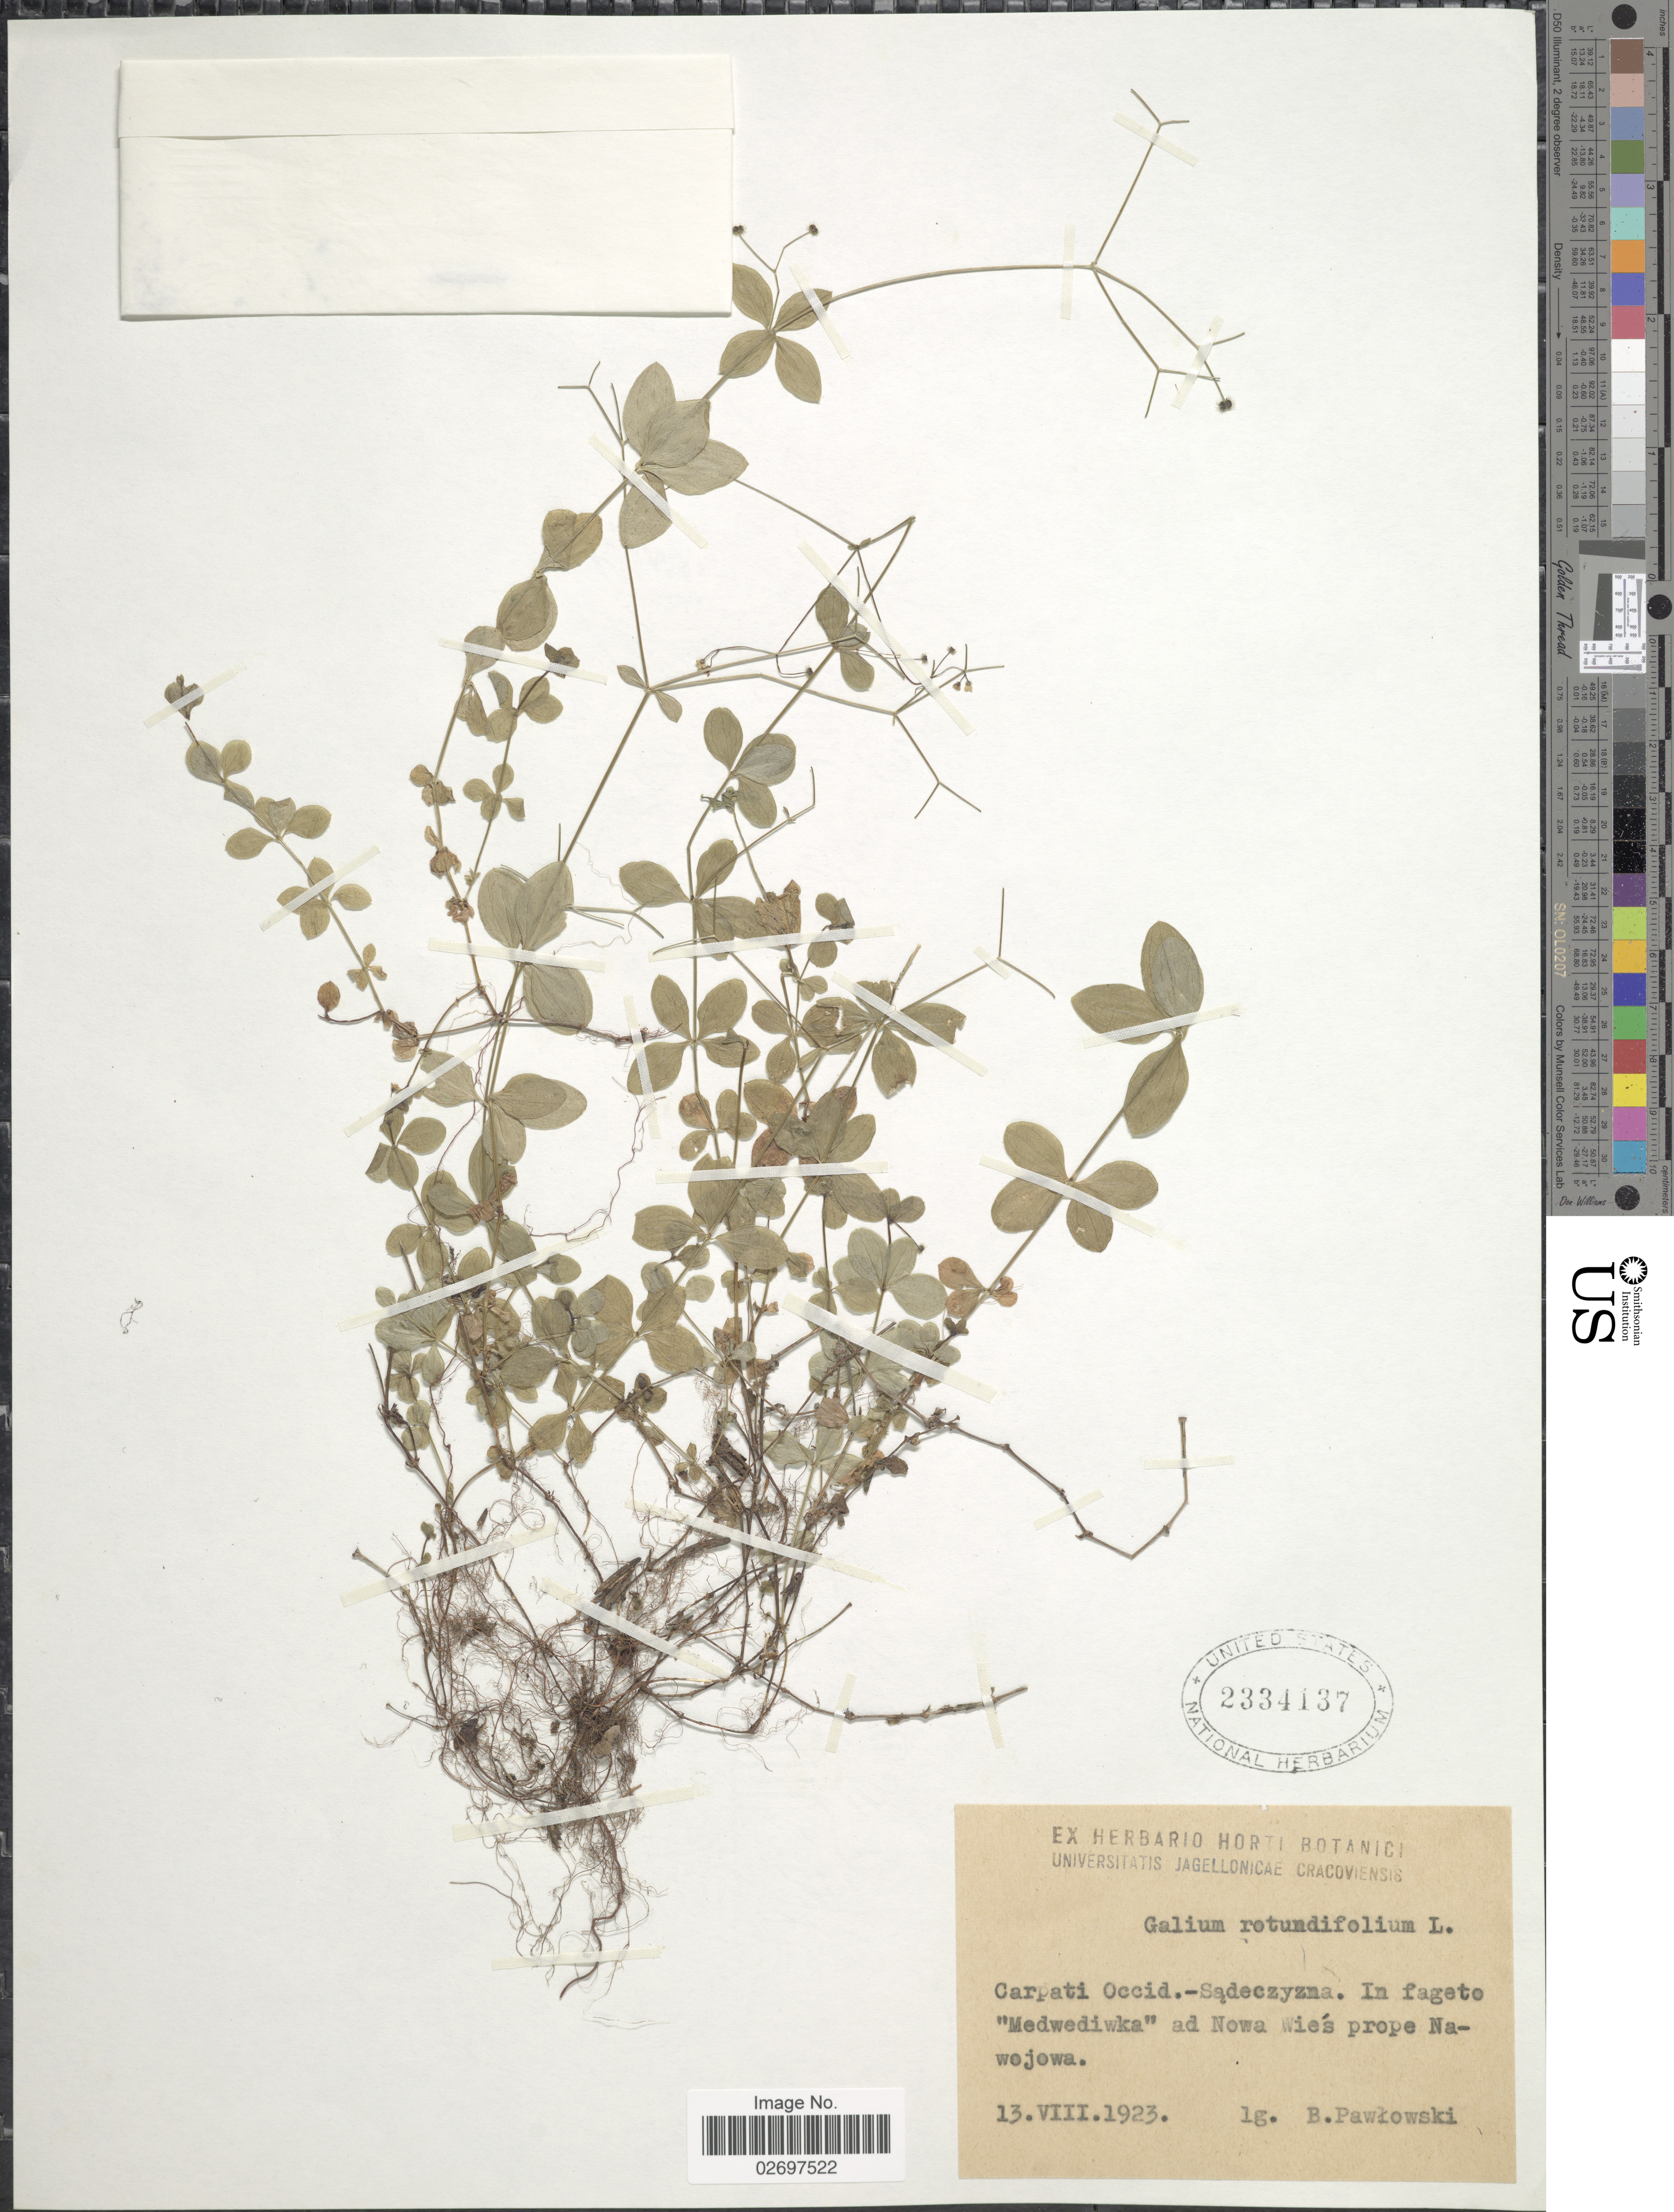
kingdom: Plantae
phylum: Tracheophyta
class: Magnoliopsida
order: Gentianales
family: Rubiaceae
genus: Galium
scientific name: Galium rotundifolium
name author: L.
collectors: B. Pawtowski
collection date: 1923-08-13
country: Poland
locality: Carpati Occid. -Sadeczyzna. In fageto "Medwediwka" ad Nowa Wiés prope Nawojowa [interpreted]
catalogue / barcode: US 2334137